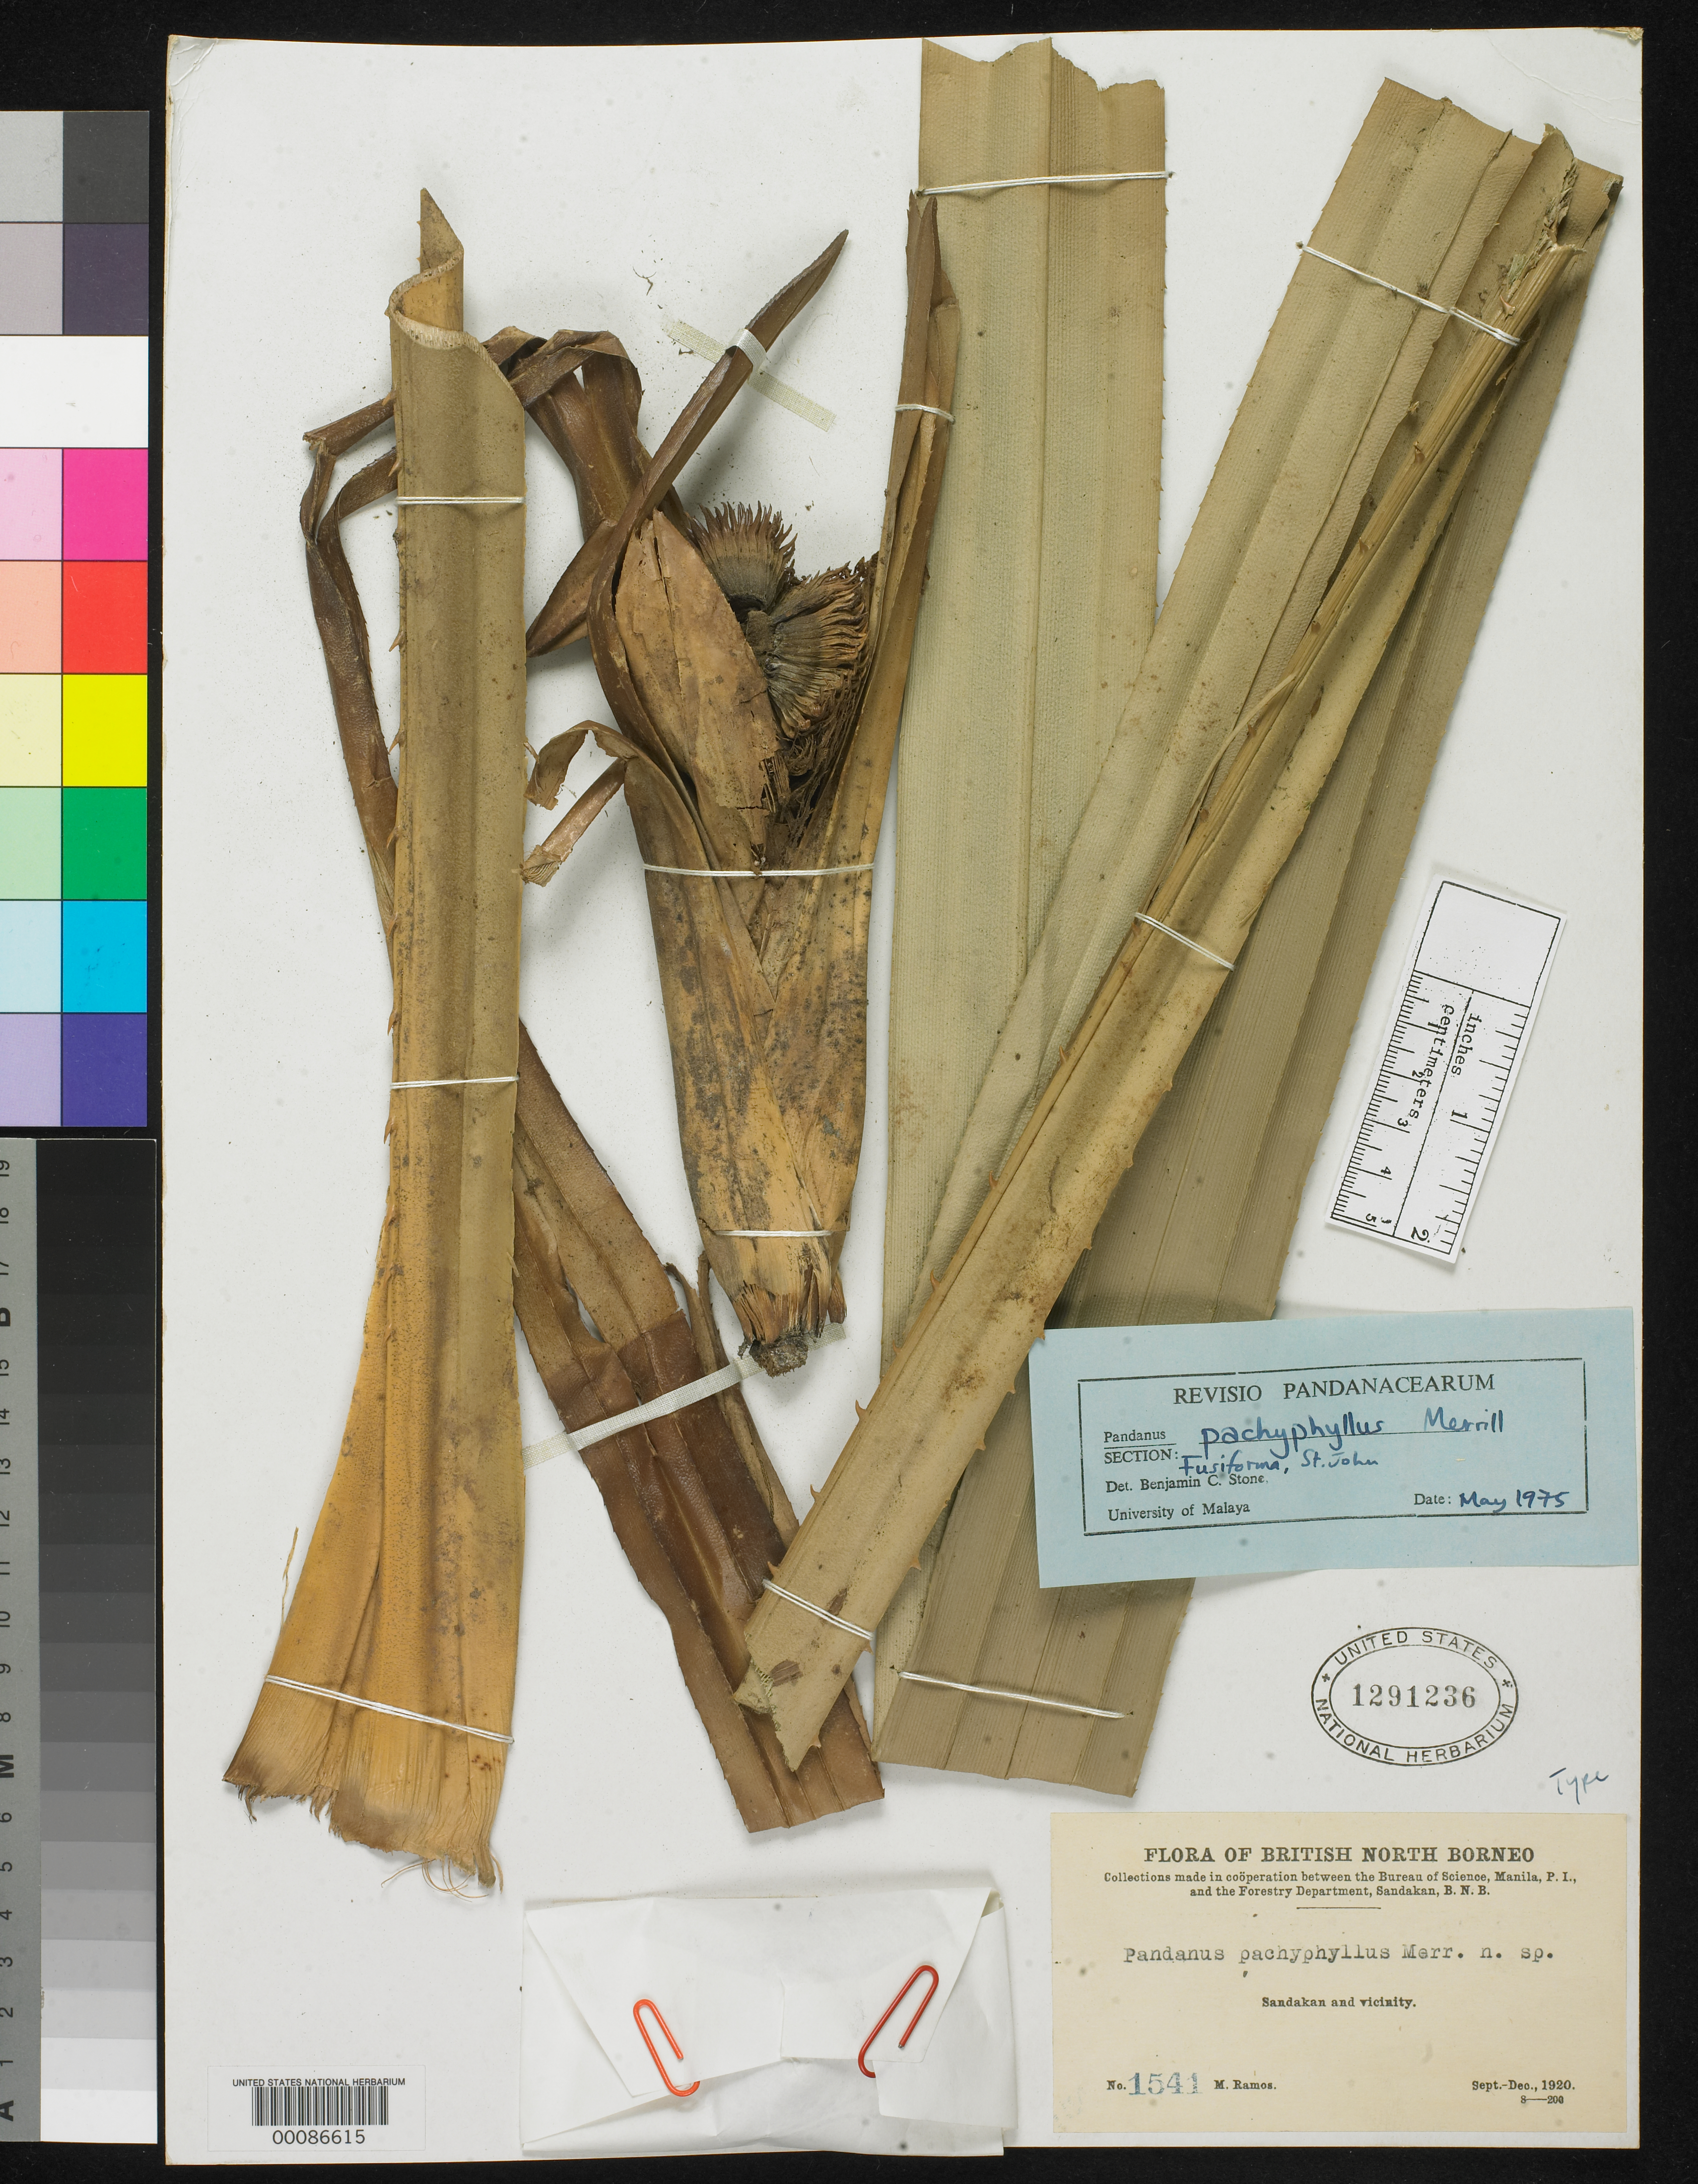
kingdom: Plantae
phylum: Tracheophyta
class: Liliopsida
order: Pandanales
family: Pandanaceae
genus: Pandanus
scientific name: Pandanus pachyphyllus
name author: Merr.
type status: Isotype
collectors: M. Ramos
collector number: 1541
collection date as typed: Sep 1920 to -- Dec 1920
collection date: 1920-09/1920-12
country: Malaysia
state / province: Sabah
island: Borneo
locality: British North Borneo, Sandakan and vicinity.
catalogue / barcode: US 1291236